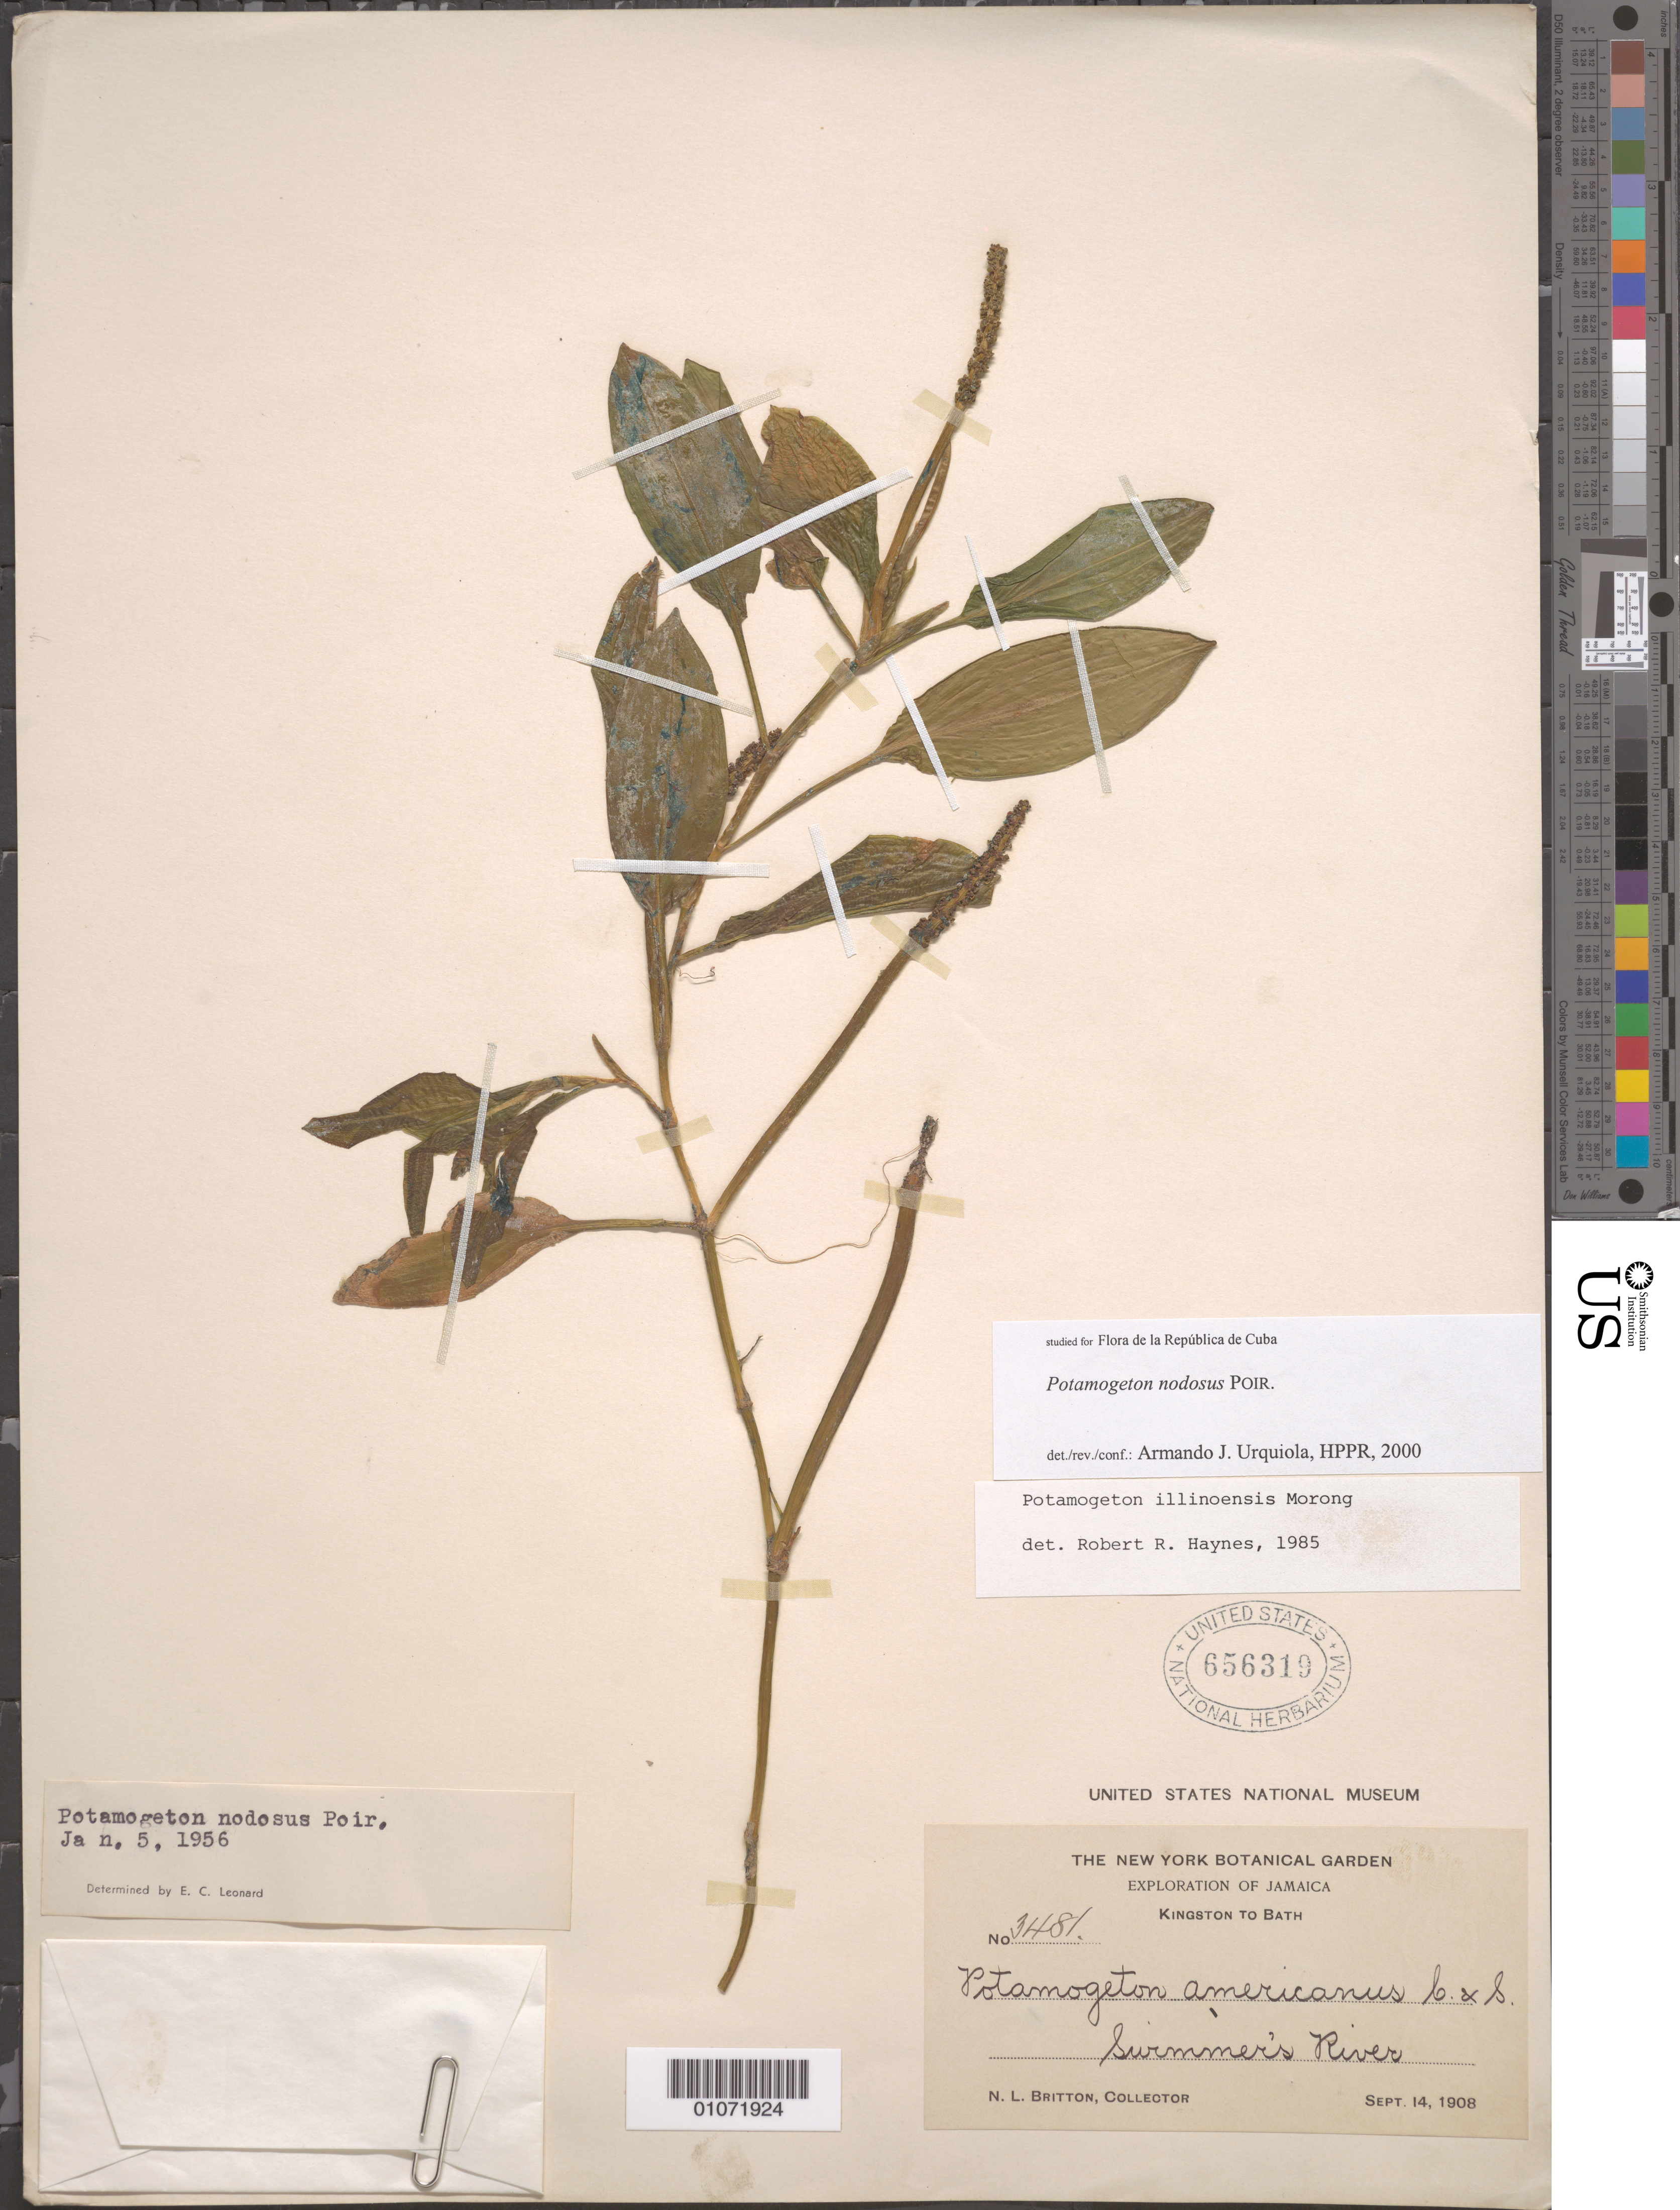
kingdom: Plantae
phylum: Tracheophyta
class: Liliopsida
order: Alismatales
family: Potamogetonaceae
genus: Potamogeton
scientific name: Potamogeton nodosus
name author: Poir.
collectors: N. Britton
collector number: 3481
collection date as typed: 14 Sep 1908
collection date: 1908-09-14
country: Jamaica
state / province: Kingston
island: Jamaica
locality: Swimmer's River. Kingston to Bath.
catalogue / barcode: US 656310